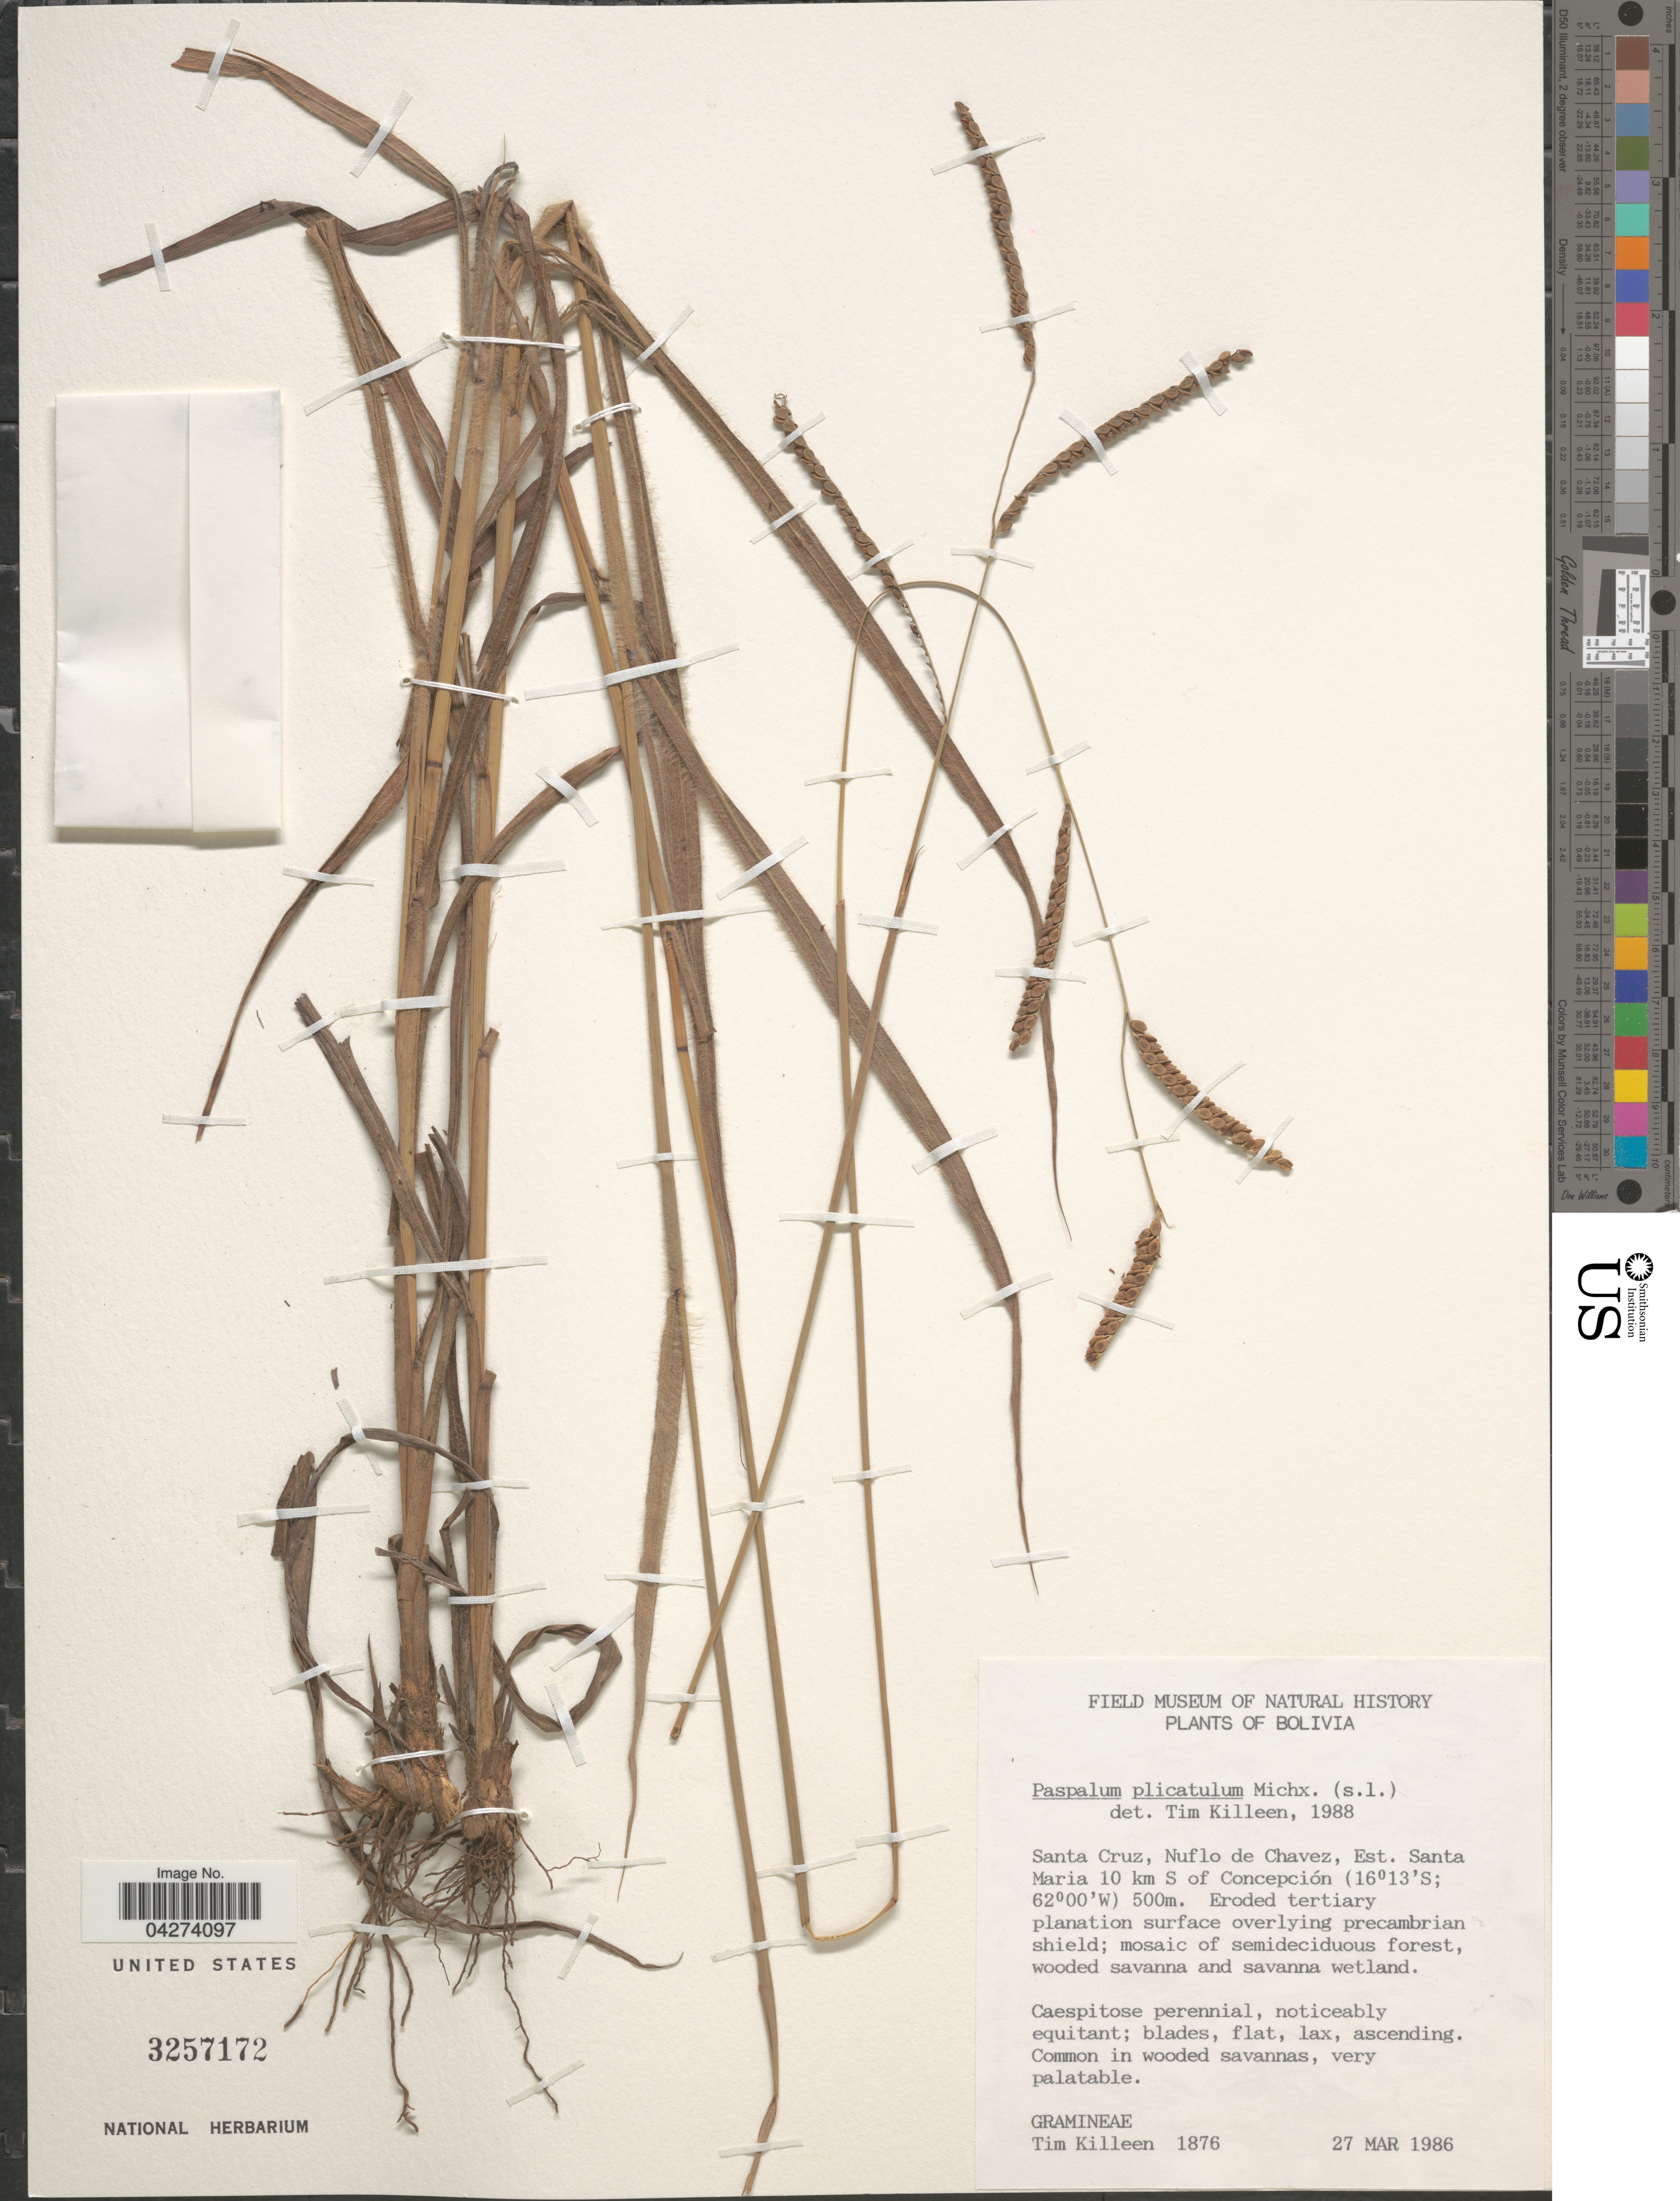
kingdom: Plantae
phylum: Tracheophyta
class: Liliopsida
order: Poales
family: Poaceae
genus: Paspalum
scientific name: Paspalum plicatulum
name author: Michx.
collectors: T. J. Killeen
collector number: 1876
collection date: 1986-03-27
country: Bolivia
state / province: Santa Cruz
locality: Nuflo de Chavez, Est. Santa Maria 10 km S of Concepción.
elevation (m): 500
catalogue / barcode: US 3257172